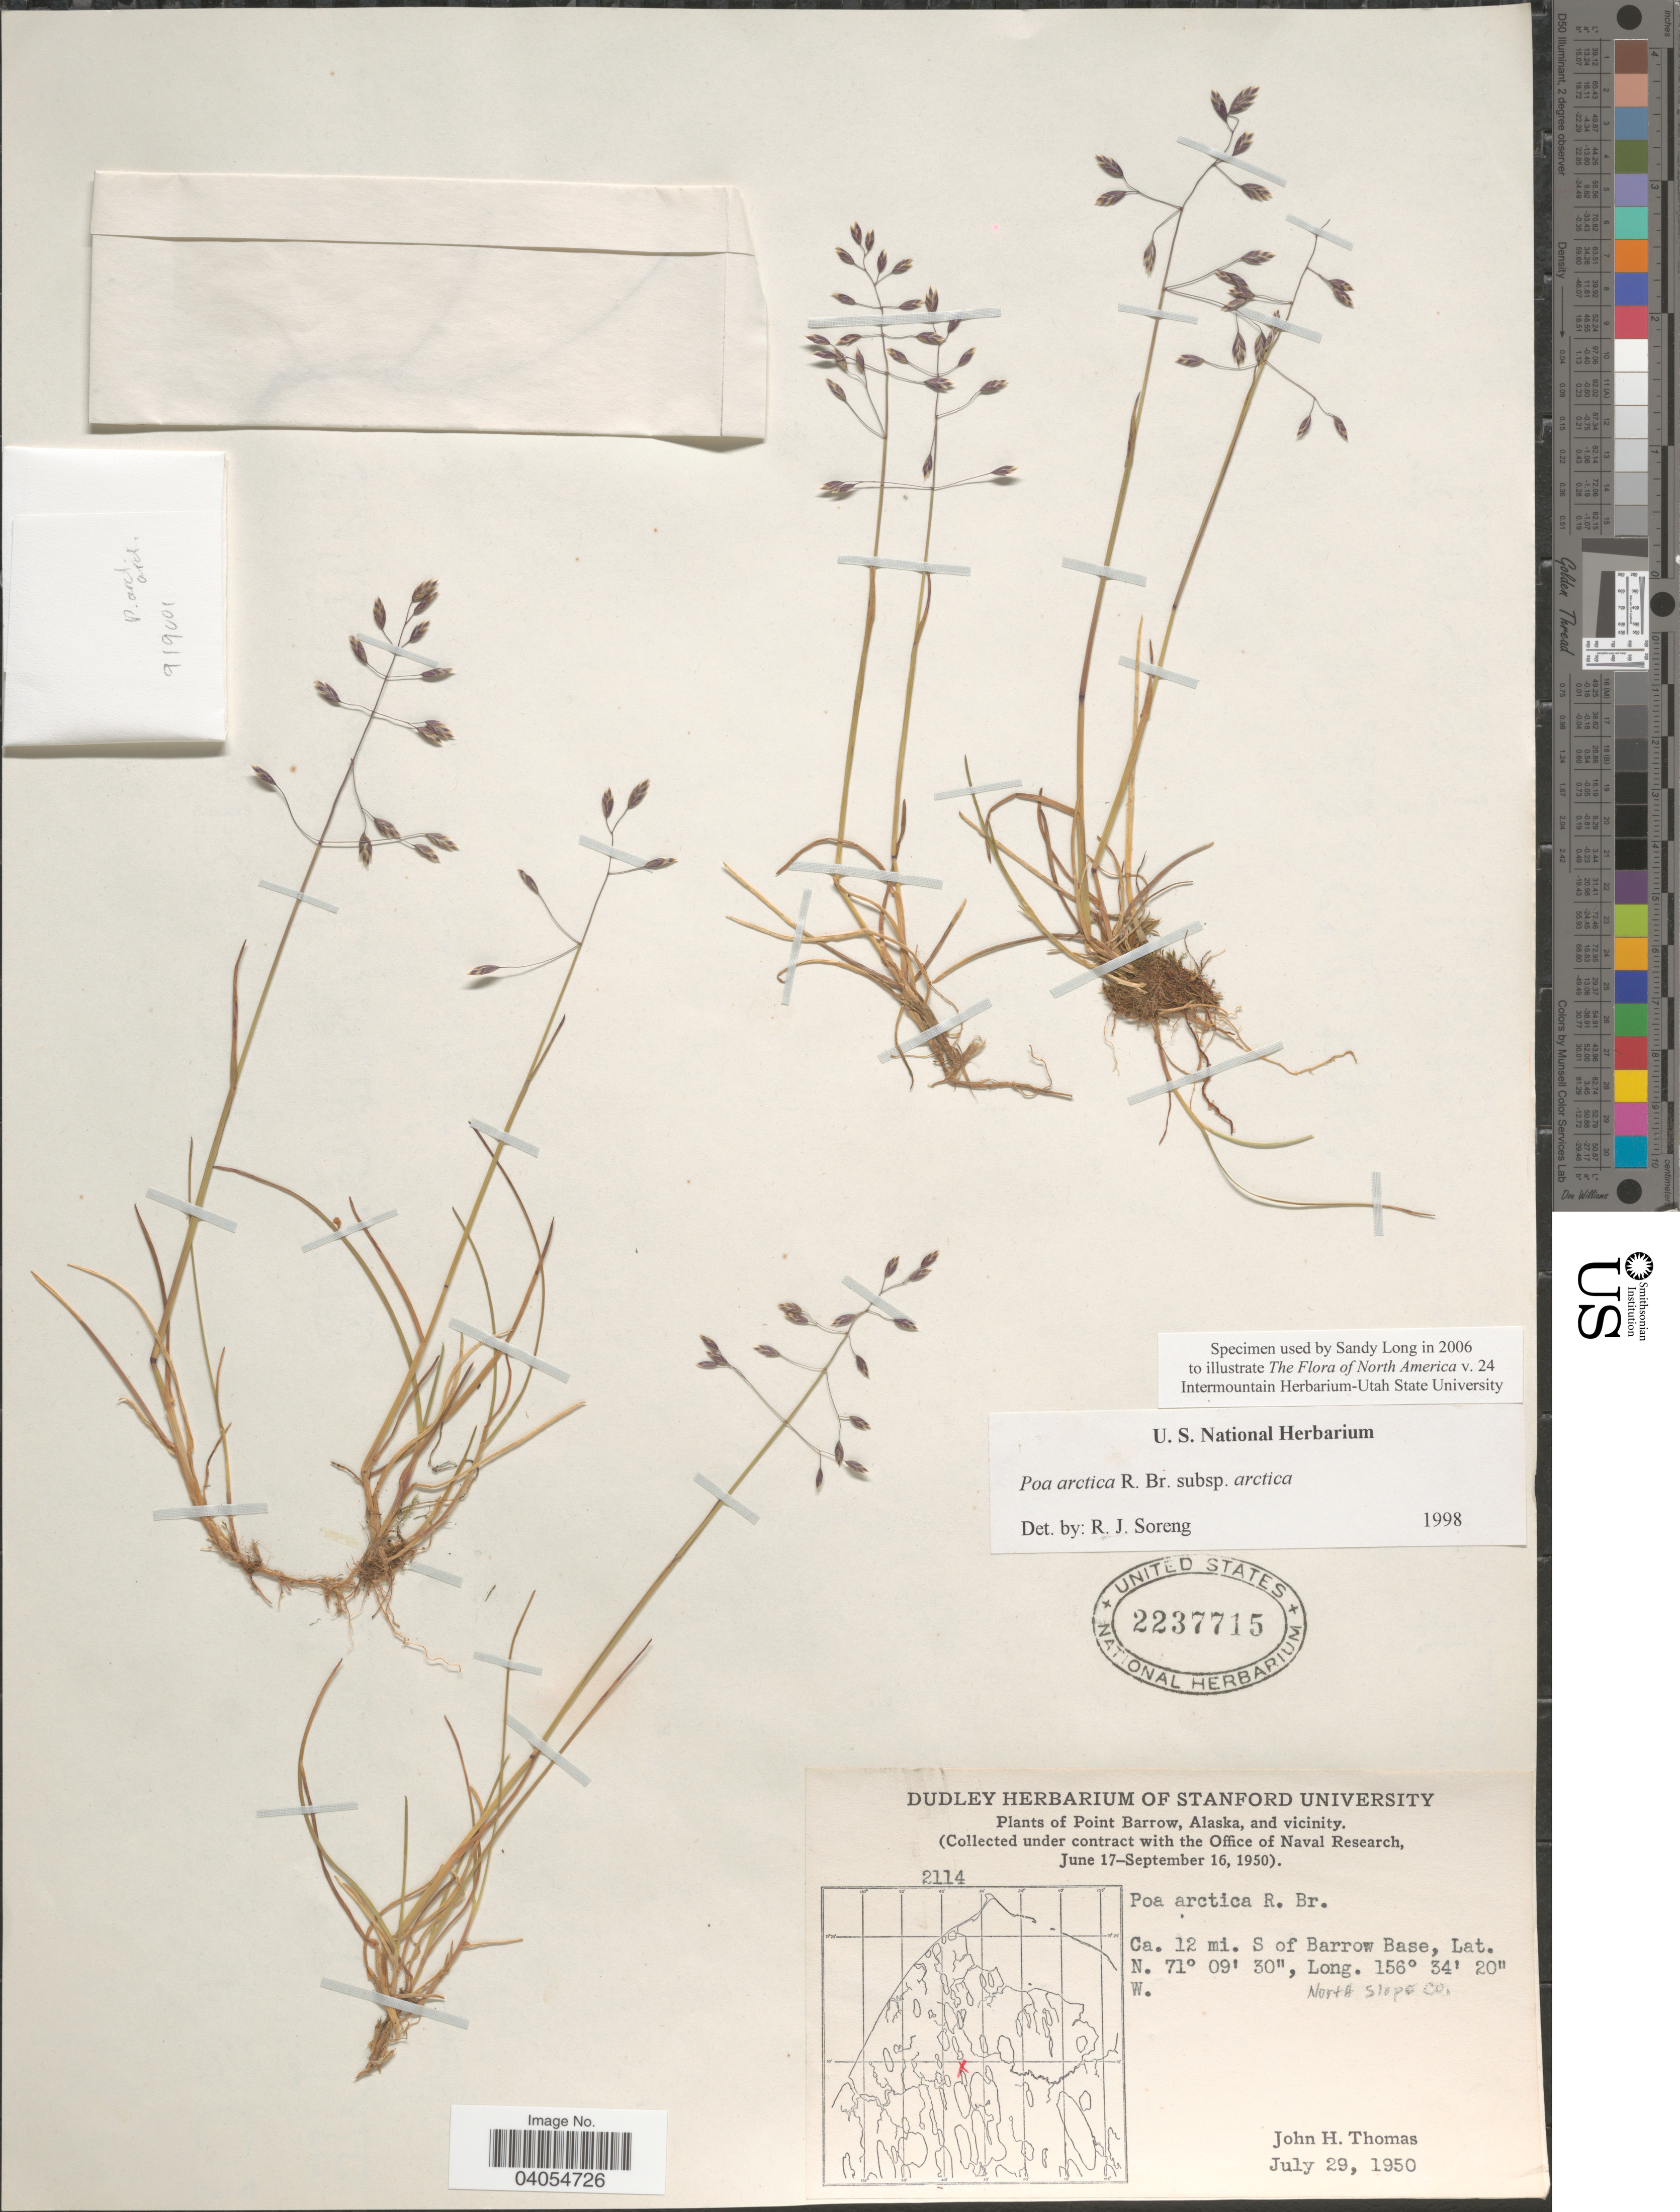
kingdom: Plantae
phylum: Tracheophyta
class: Liliopsida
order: Poales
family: Poaceae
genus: Poa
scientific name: Poa arctica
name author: R. Br.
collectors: J. H. Thomas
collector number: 2114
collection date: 1950-07-29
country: United States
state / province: Alaska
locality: Point Barrow, Alaska, and vicinity. Ca. 12 mi. S of Barrow Base. North Slope Co.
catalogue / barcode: US 2237715